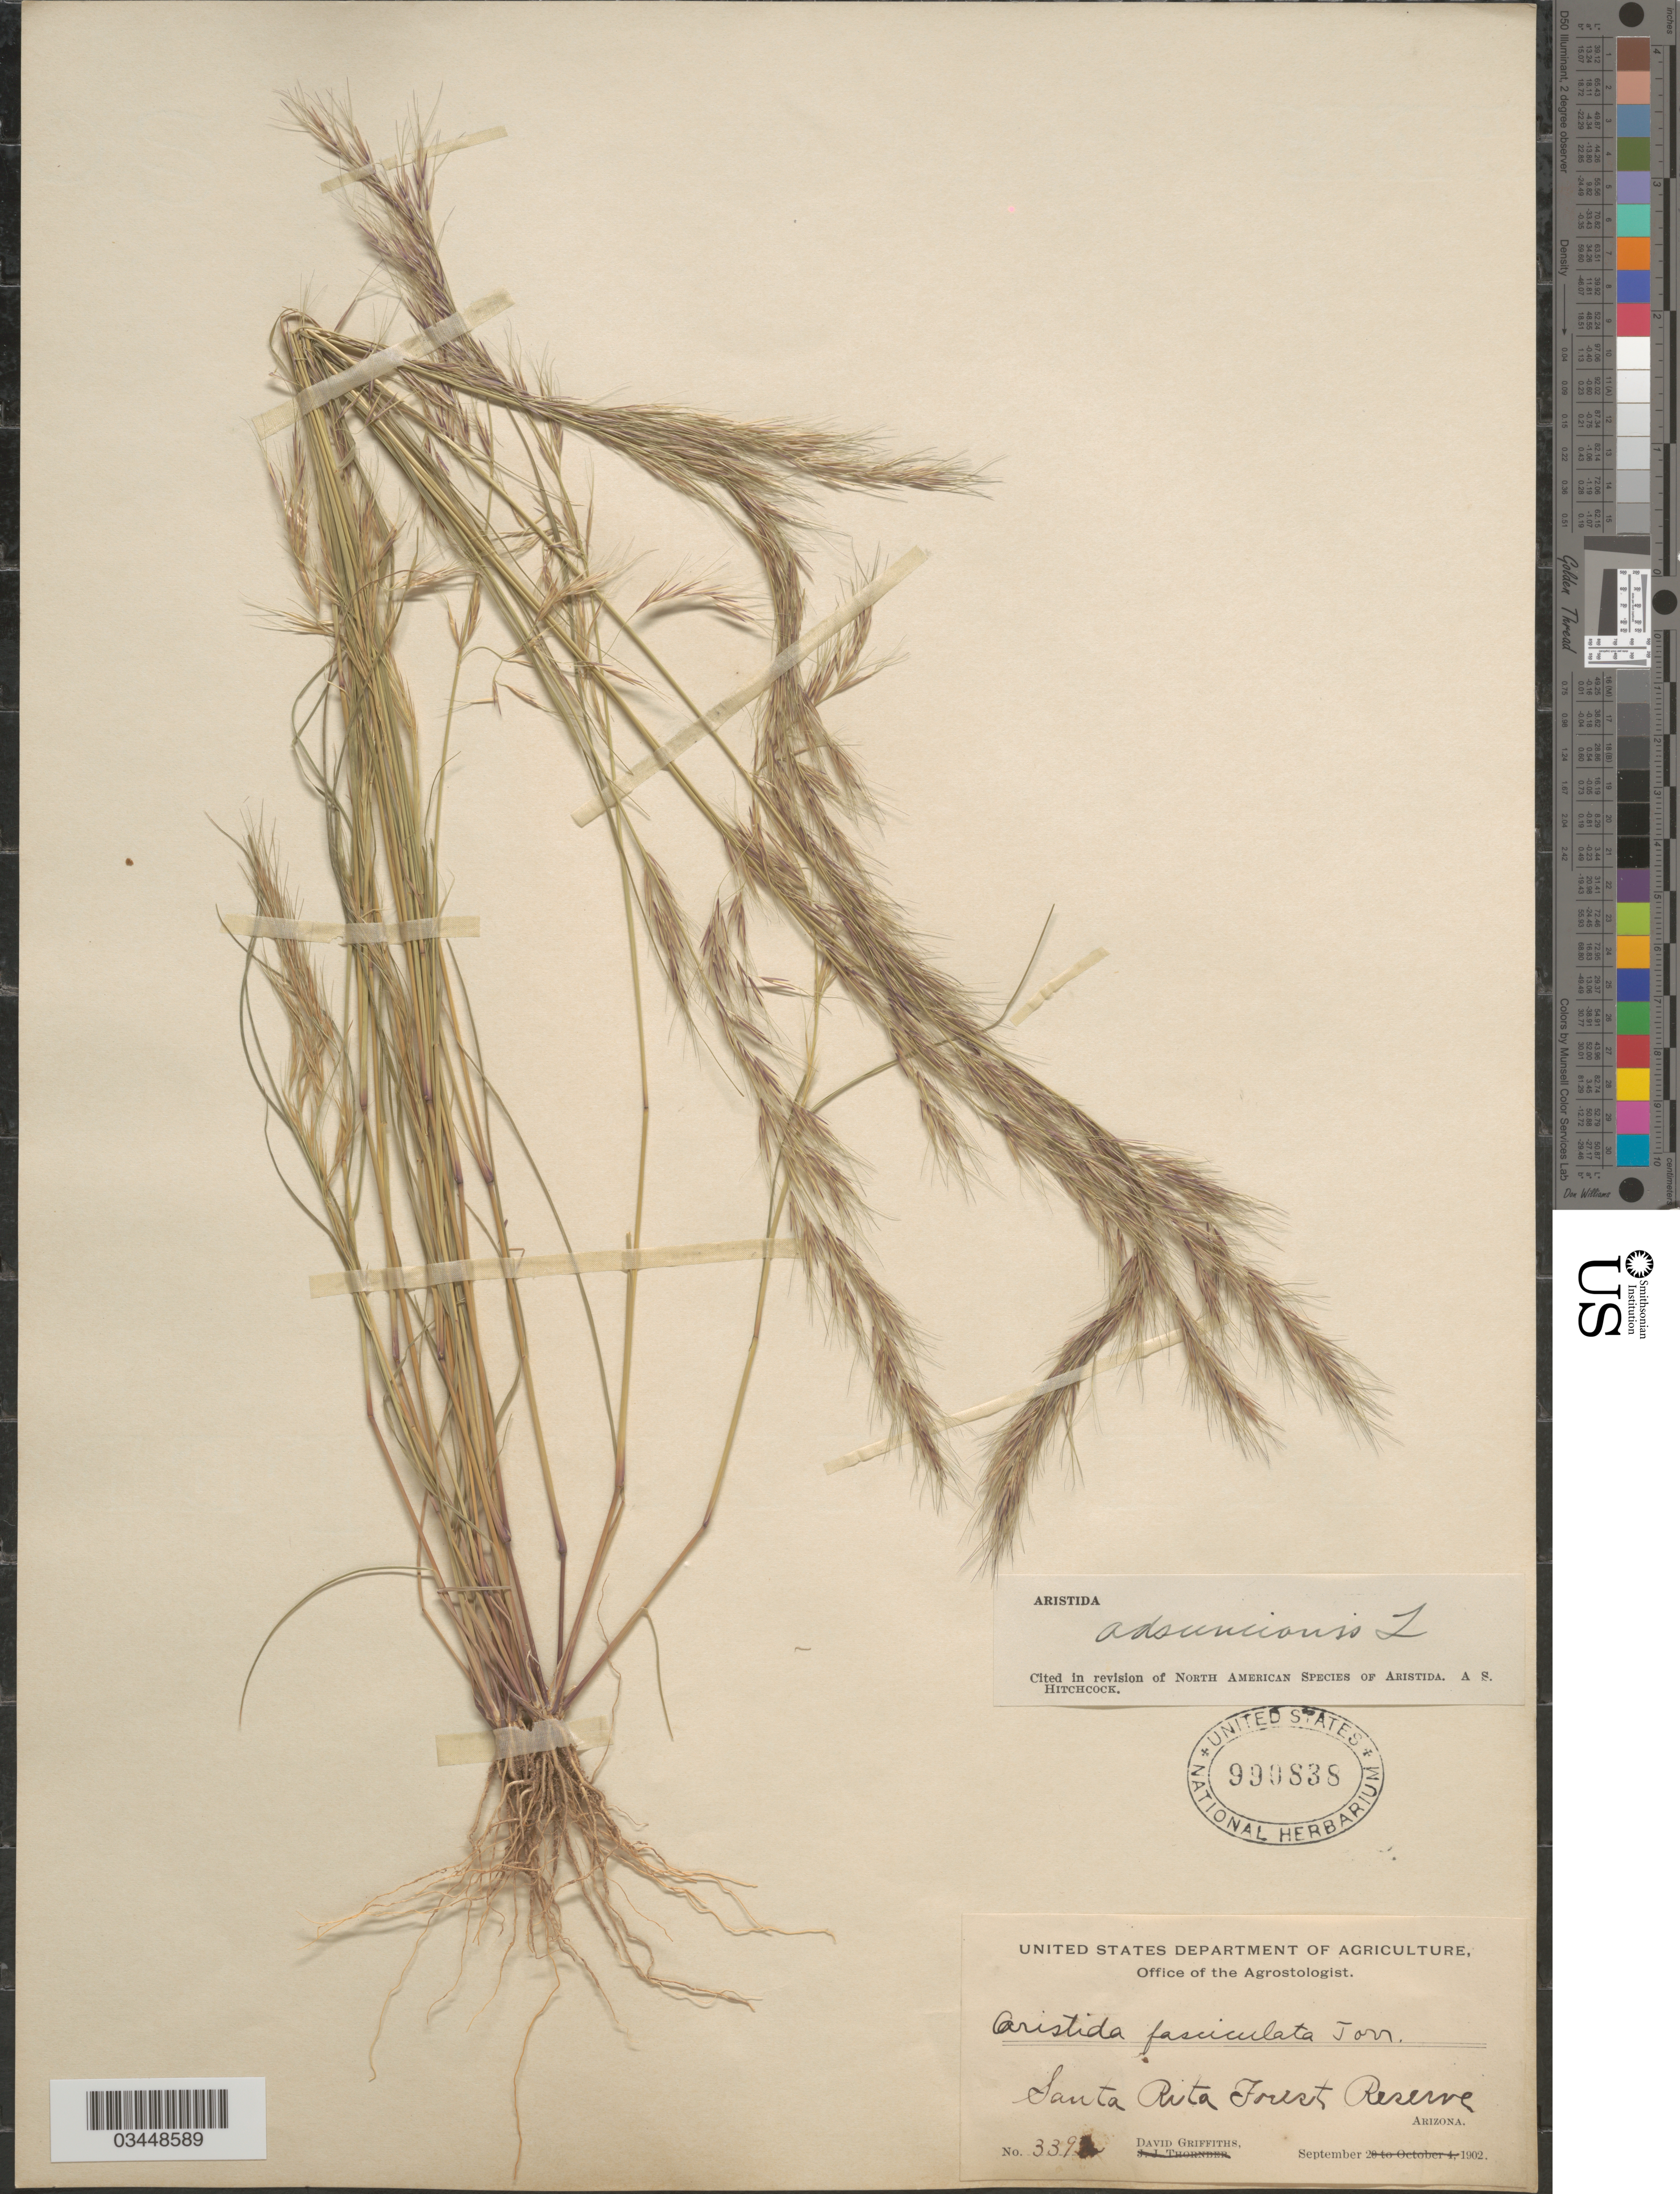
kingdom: Plantae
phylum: Tracheophyta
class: Liliopsida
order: Poales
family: Poaceae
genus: Aristida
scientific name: Aristida adscensionis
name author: L.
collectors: D. Griffiths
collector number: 339!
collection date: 1902-09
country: United States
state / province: Arizona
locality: Santa Rita Forest Reserve.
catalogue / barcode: US 990838